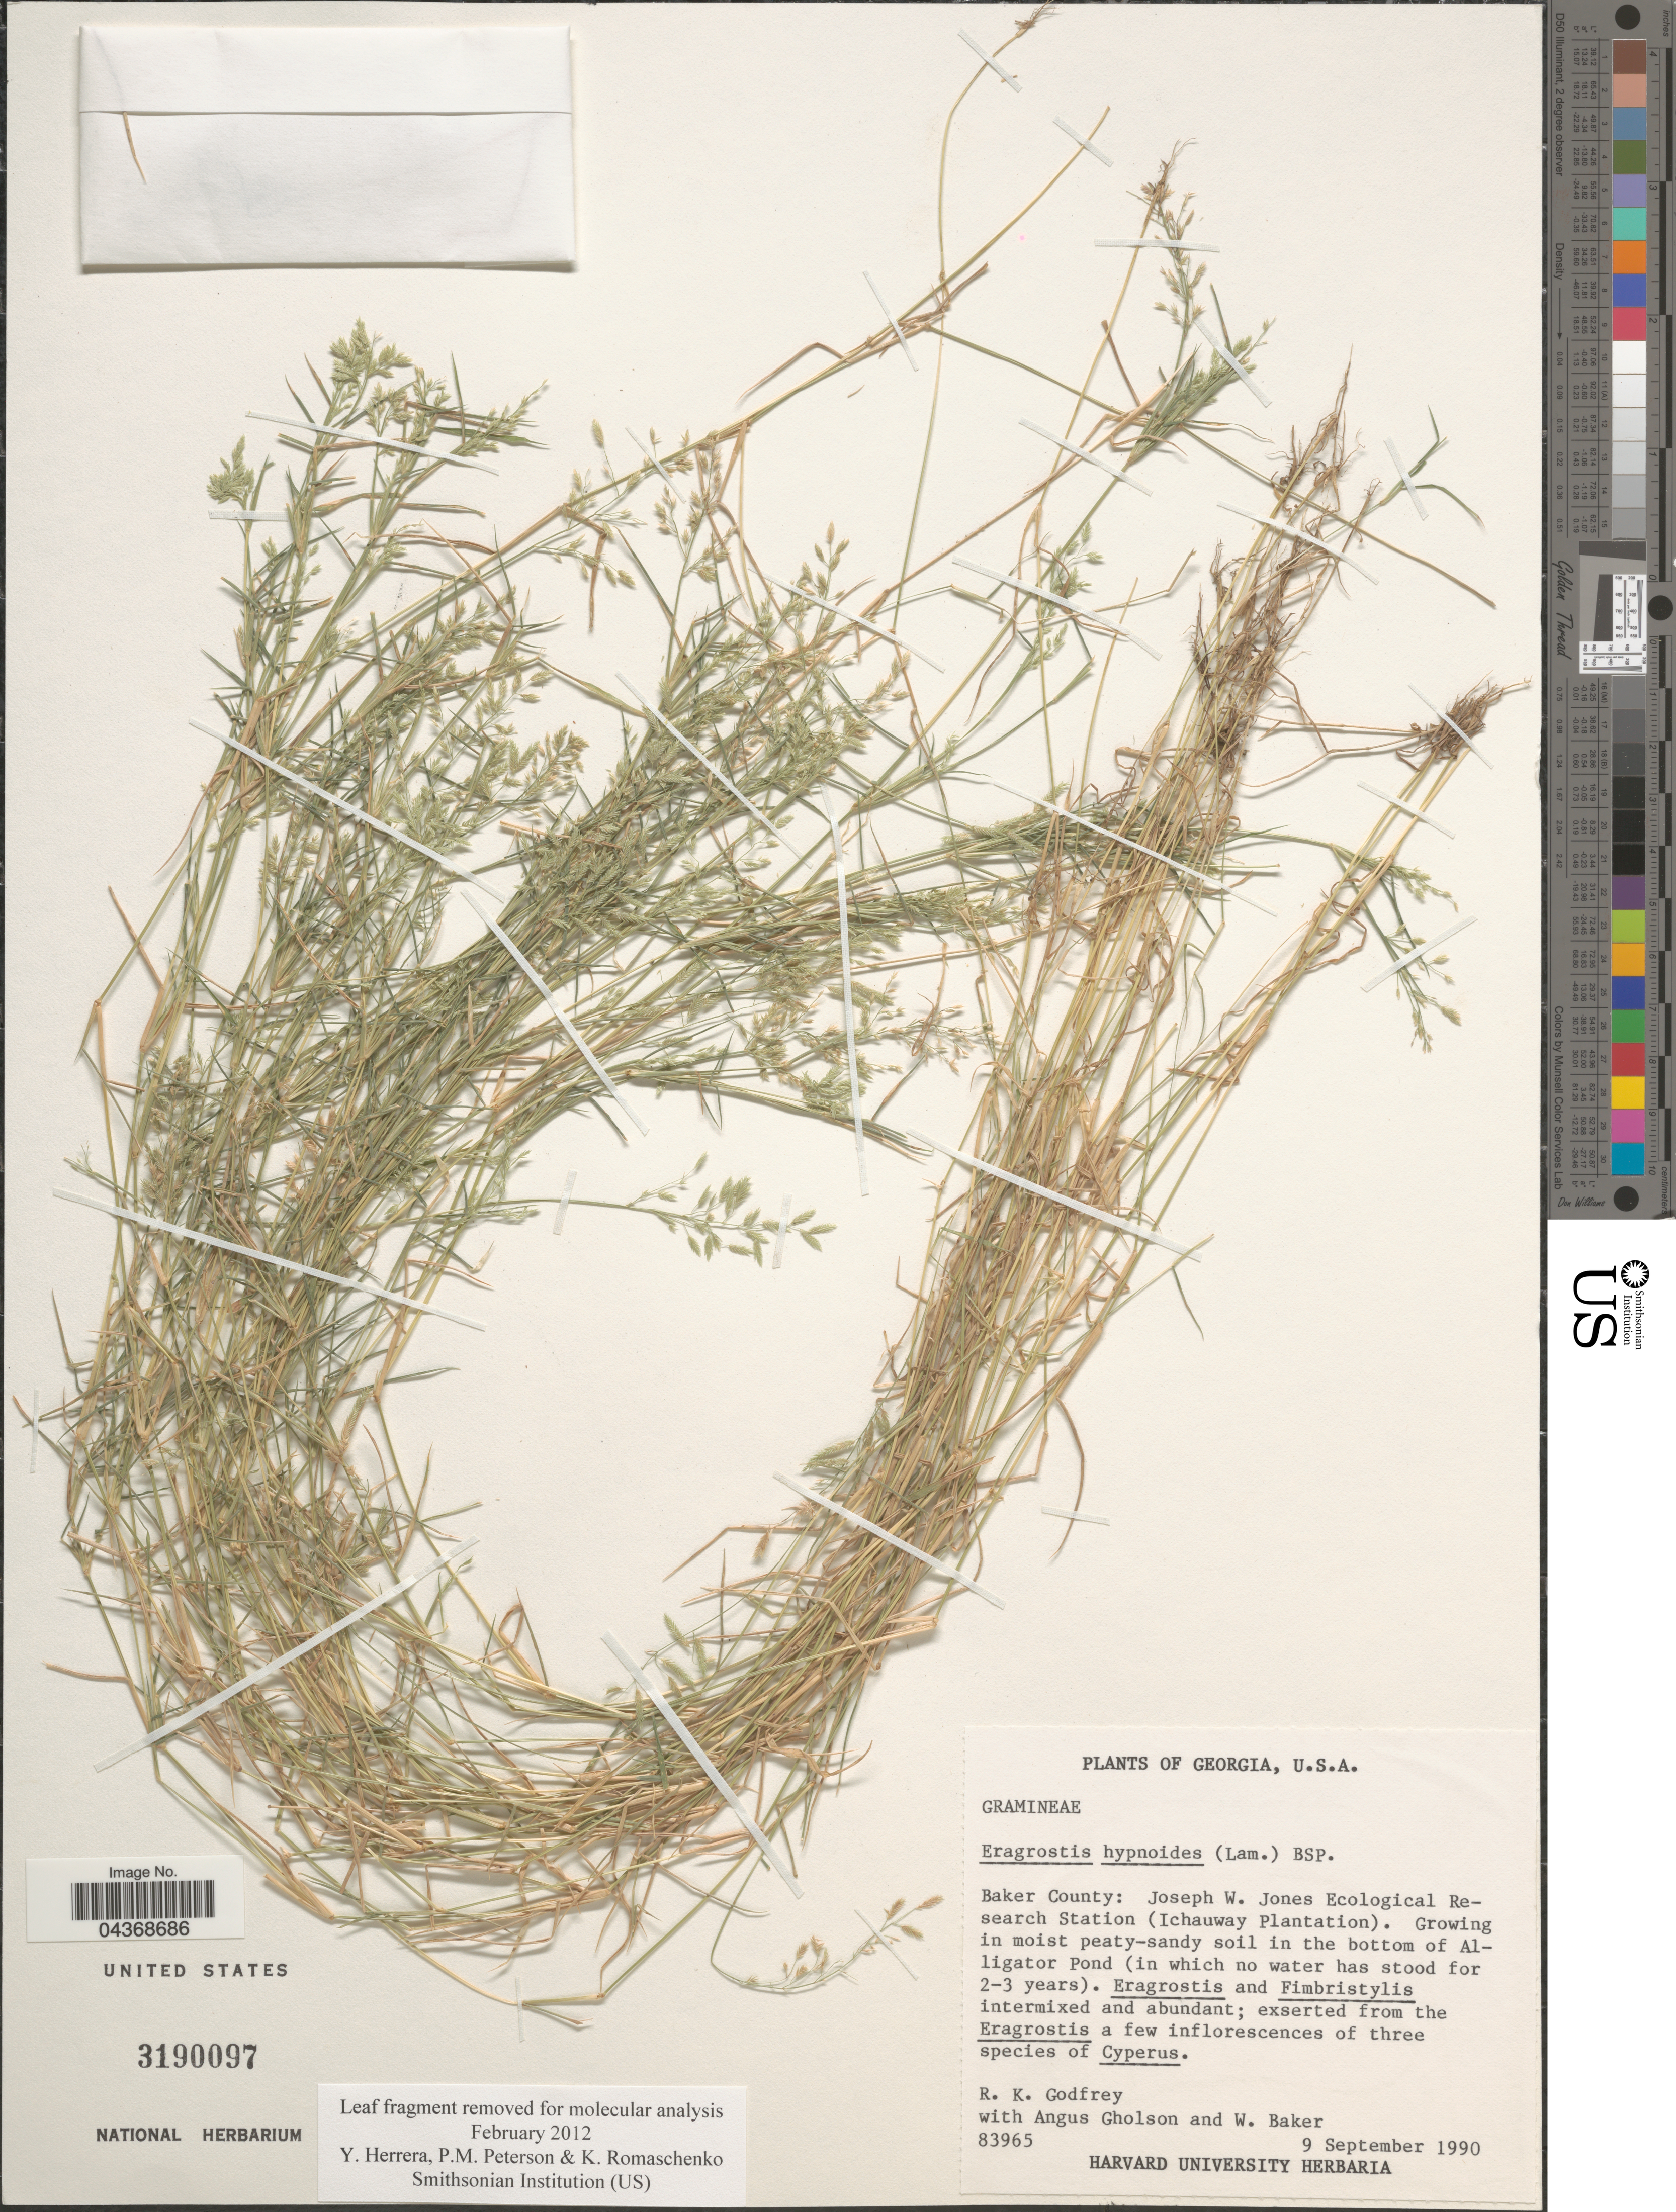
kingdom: Plantae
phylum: Tracheophyta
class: Liliopsida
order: Poales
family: Poaceae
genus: Eragrostis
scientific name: Eragrostis hypnoides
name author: (Lam.) Britton, Stearns & Poggenb.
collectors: R. K. Godfrey, A. Gholson & W. Baker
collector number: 83965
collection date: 1990-09-09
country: United States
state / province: Georgia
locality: Baker County: Joseph W. Jones Ecological Research Station (Ichauway Plantation). In moist peaty-sandy soil in the bottom of Alligator Pond.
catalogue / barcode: US 3190097